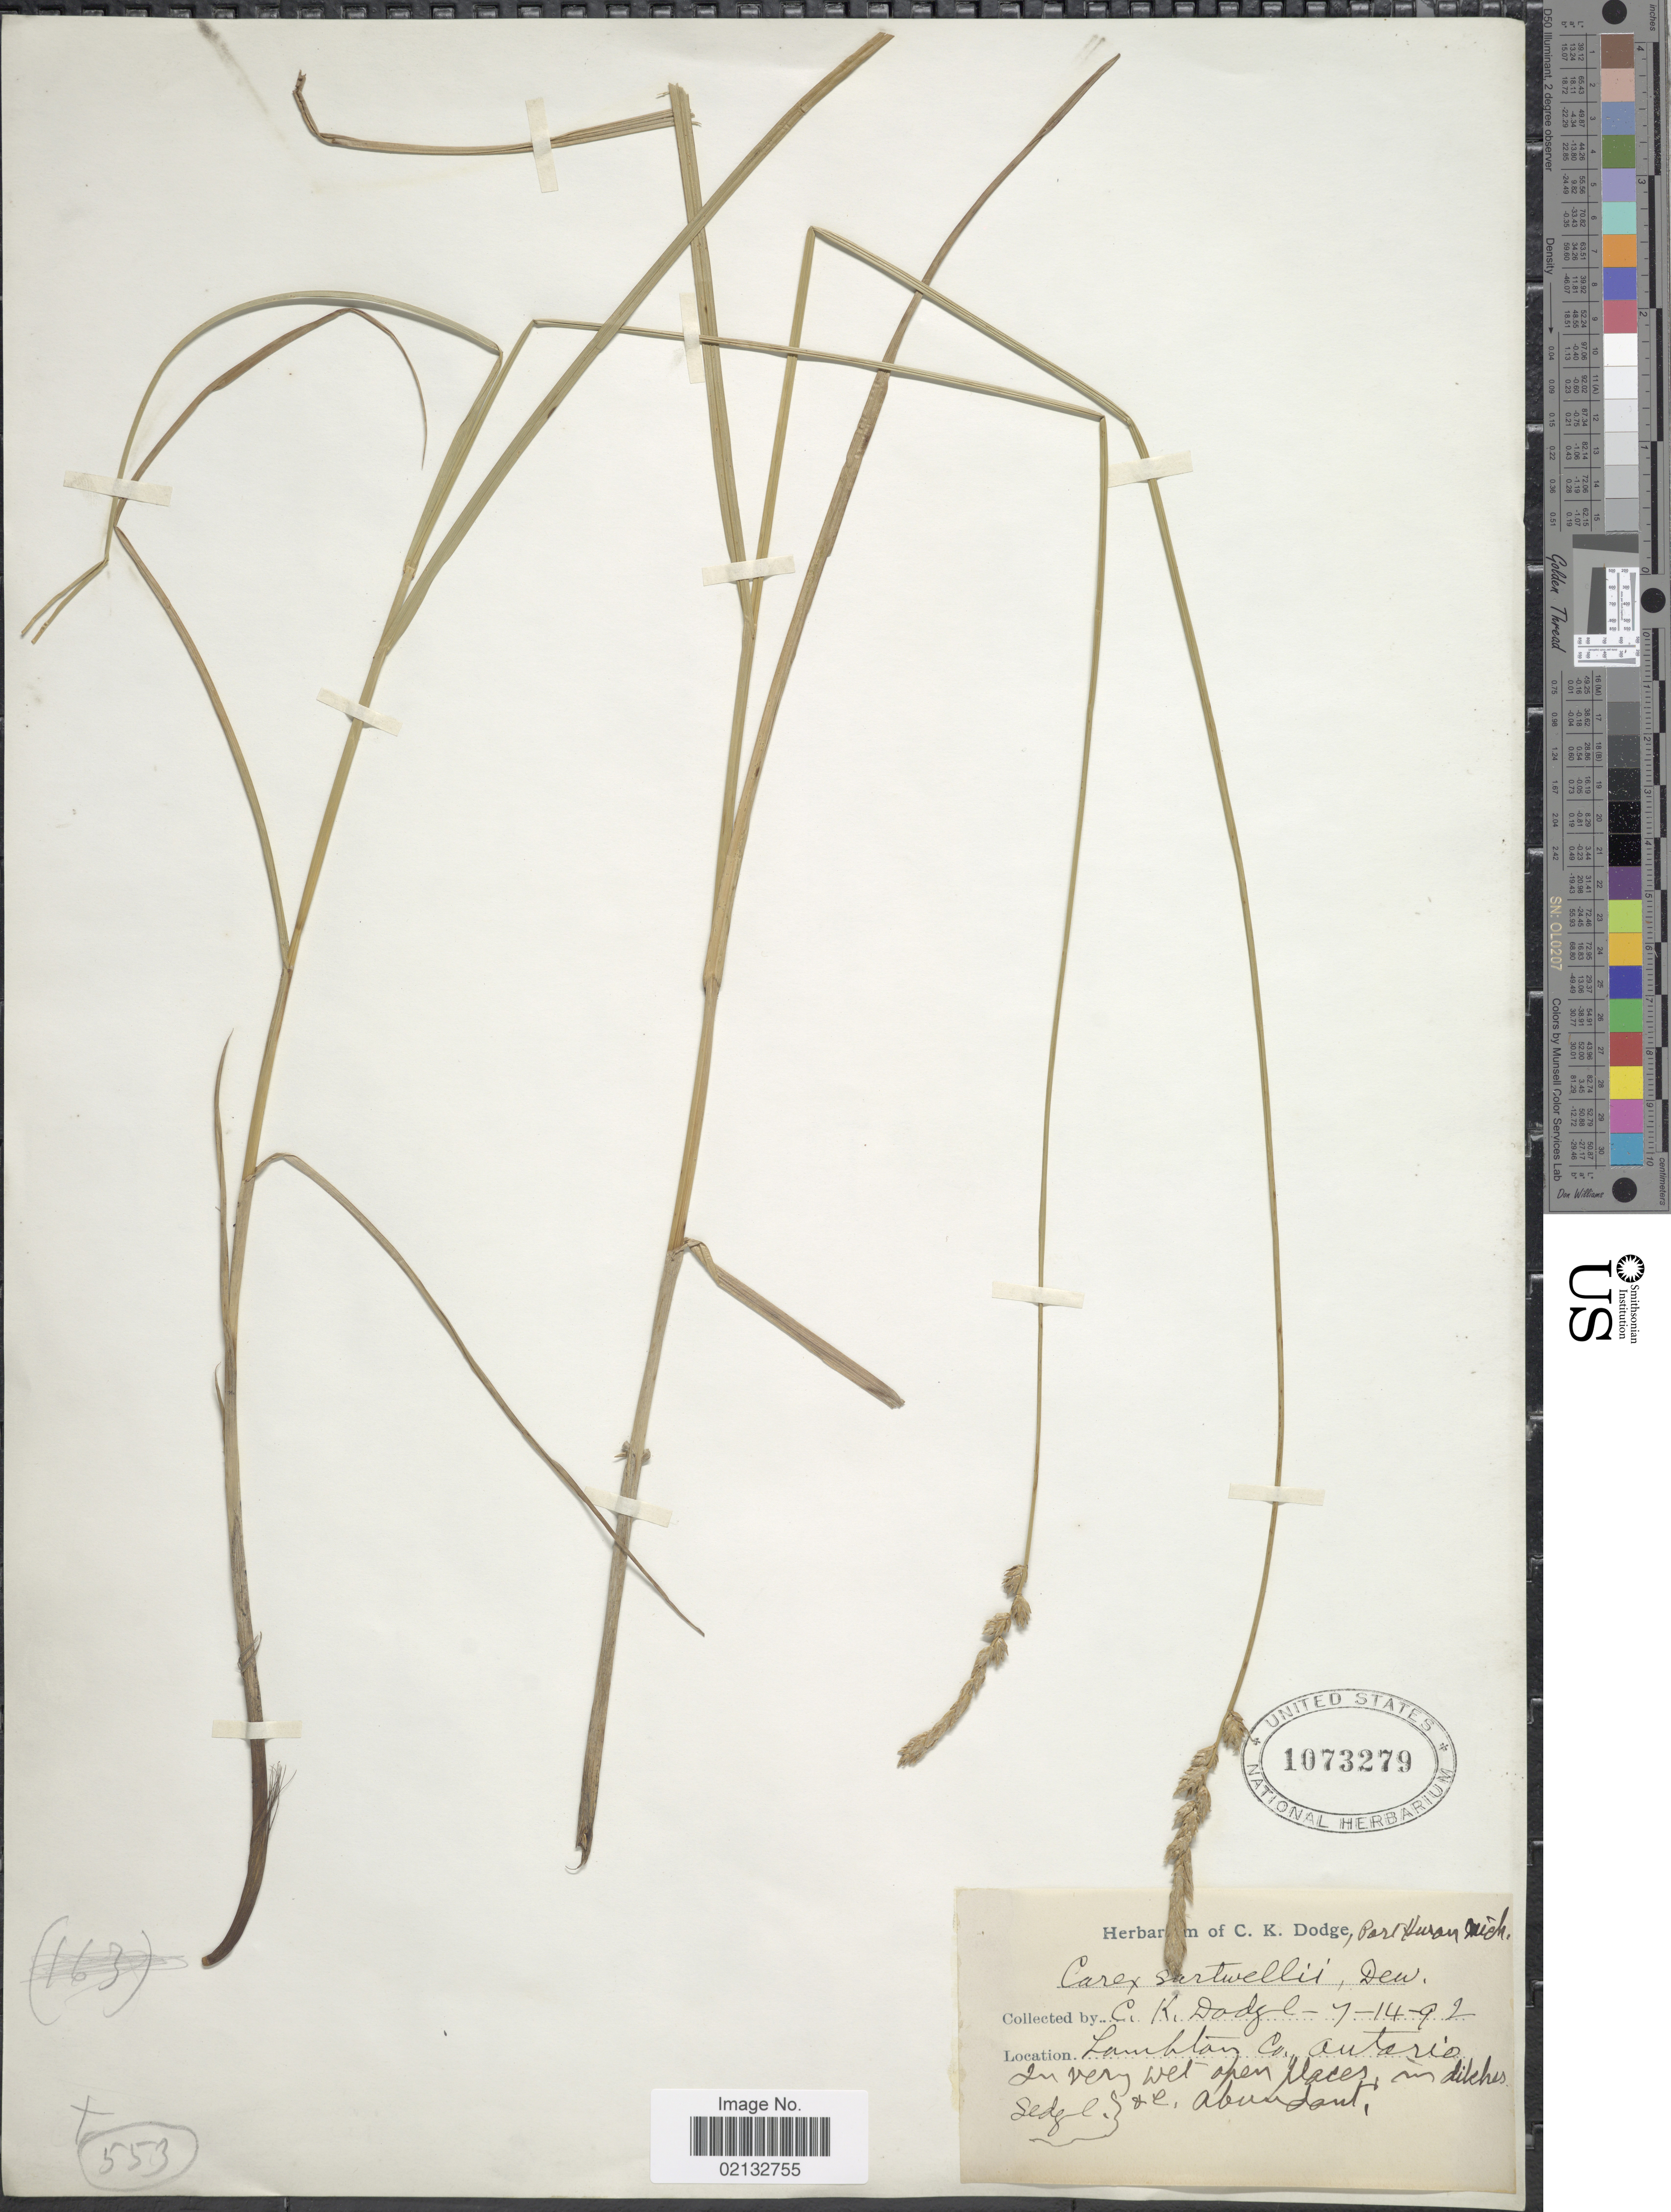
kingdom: Plantae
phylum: Tracheophyta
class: Liliopsida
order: Poales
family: Cyperaceae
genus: Carex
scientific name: Carex sartwellii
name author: Dewey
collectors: C. Dodge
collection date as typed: Transcribed d/m/y: 14/7/92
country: Canada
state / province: Ontario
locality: Lambton Co.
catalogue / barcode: US 1073279